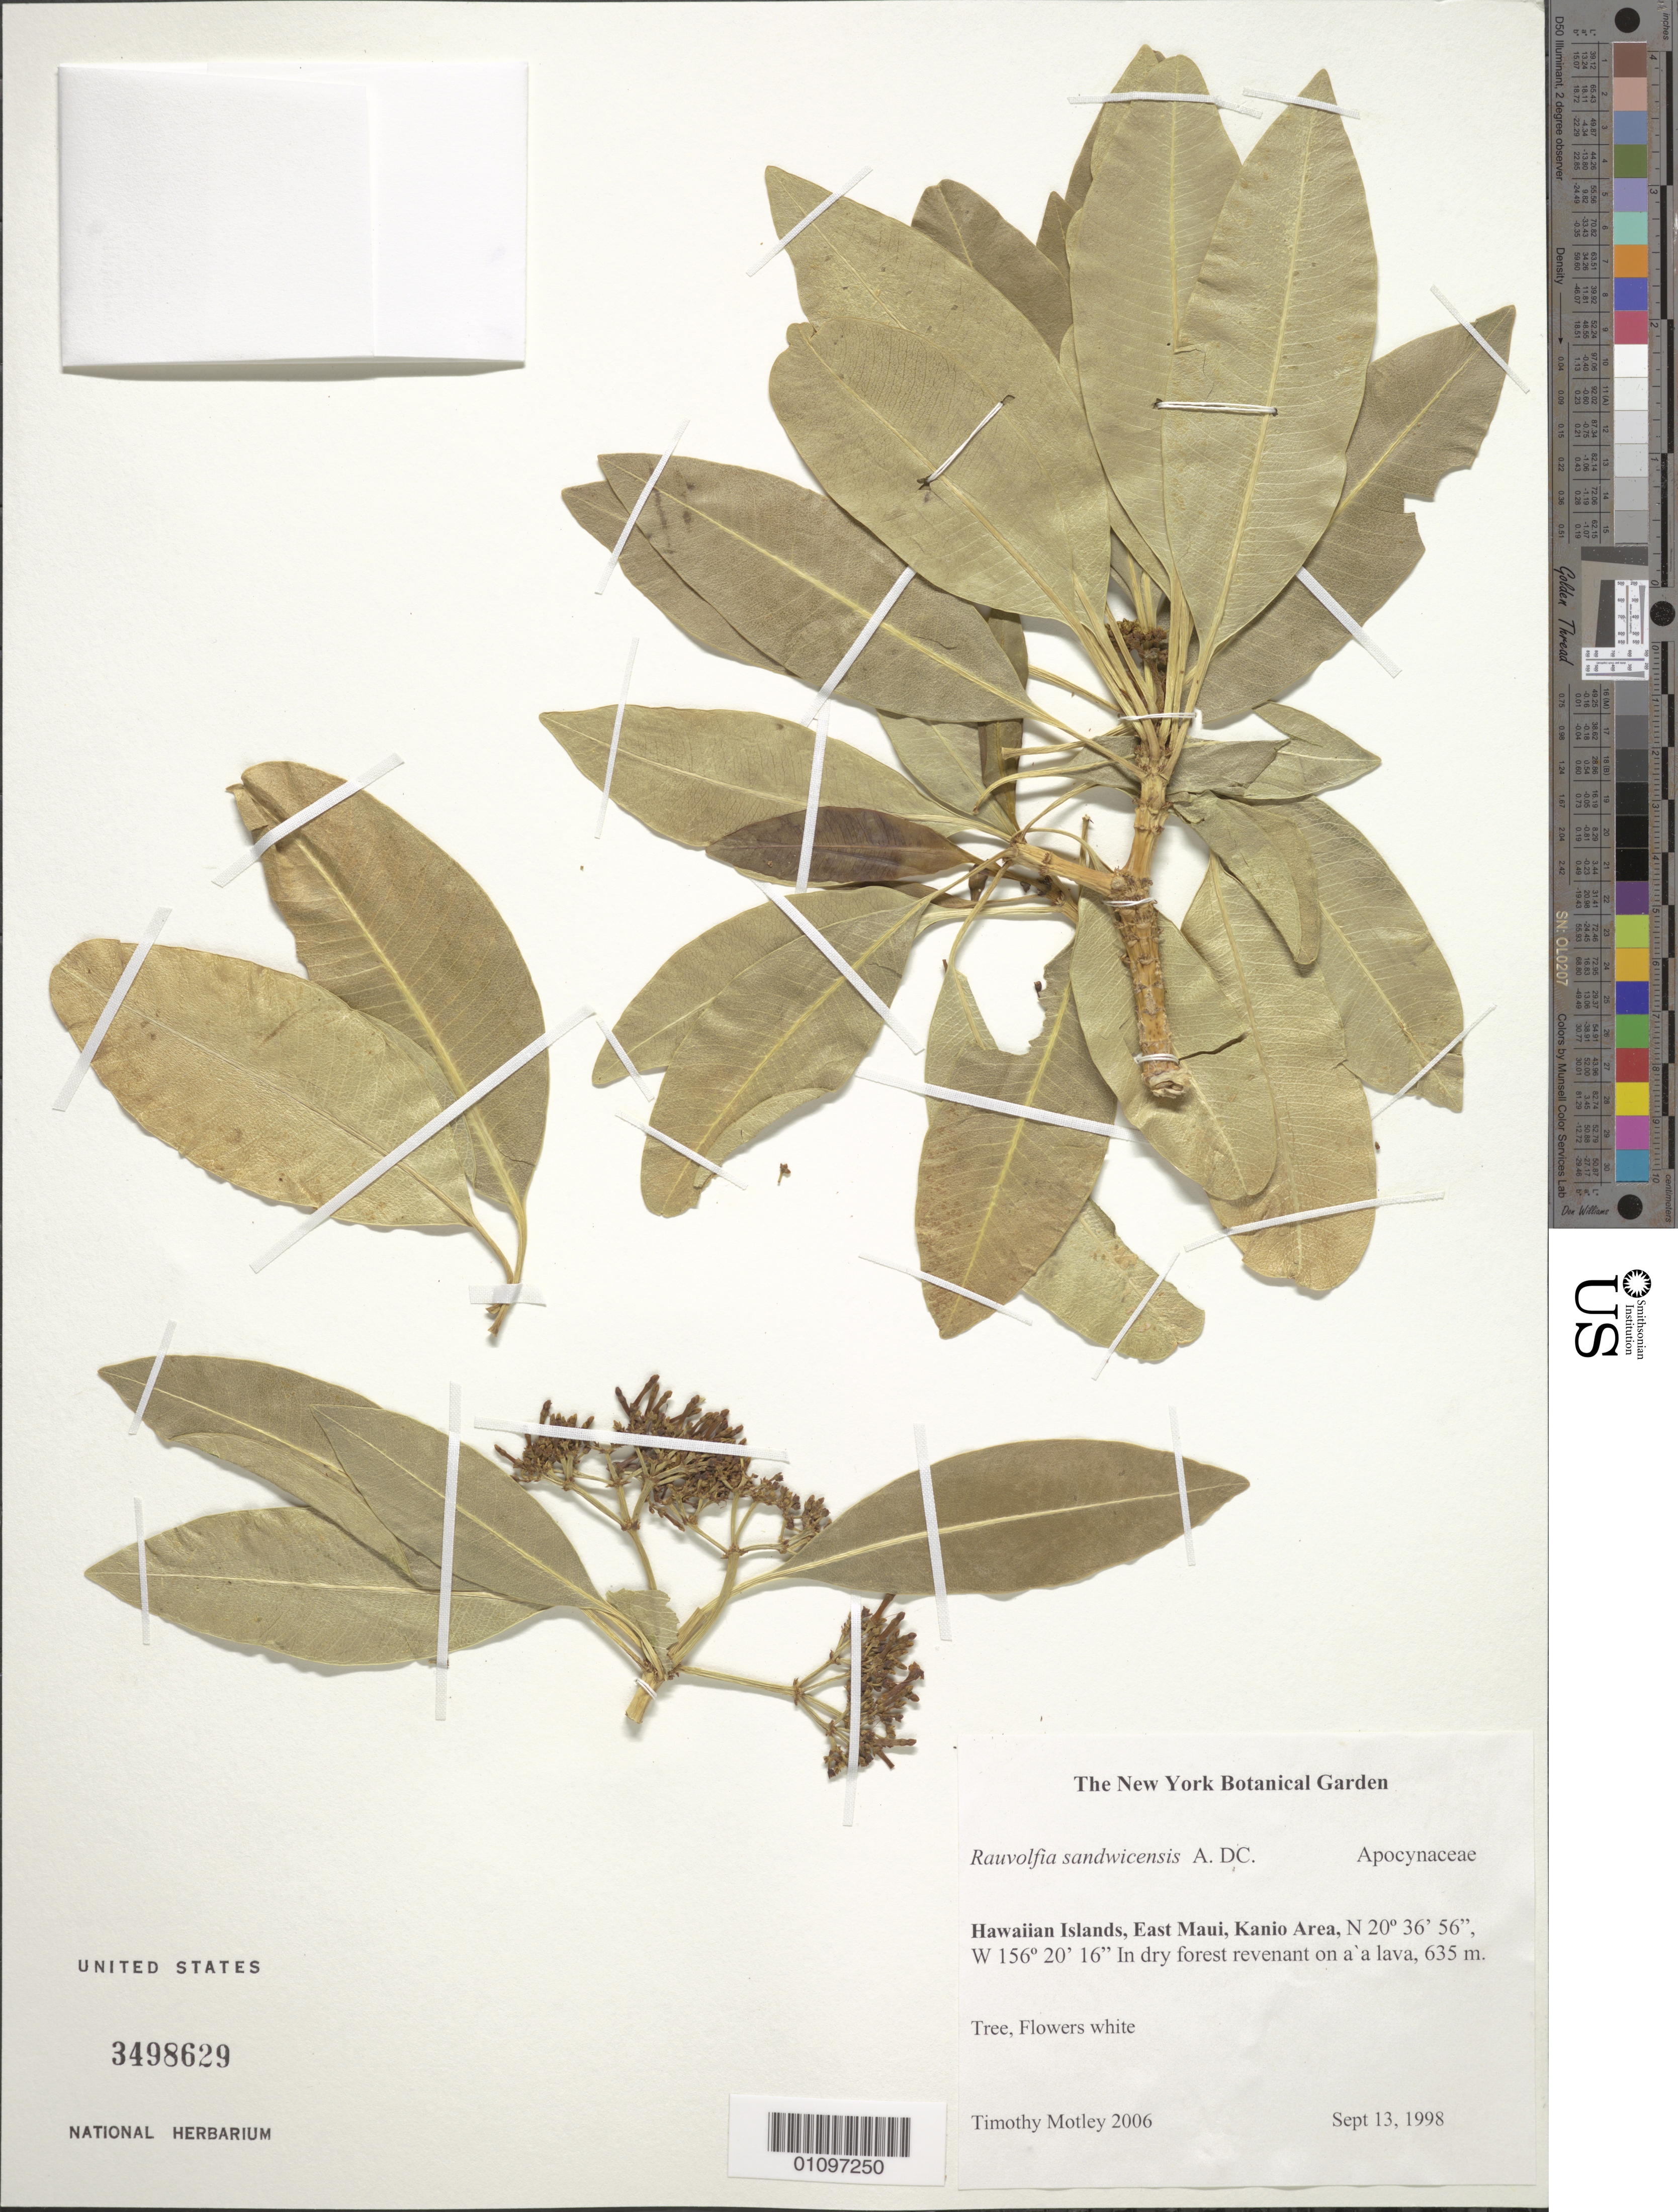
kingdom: Plantae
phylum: Tracheophyta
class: Magnoliopsida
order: Gentianales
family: Apocynaceae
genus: Rauvolfia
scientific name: Rauvolfia sandwicensis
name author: A. DC.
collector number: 2006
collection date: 1998-09-13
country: United States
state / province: Hawaii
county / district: Maui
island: Maui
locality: East Maui, Kanio Area.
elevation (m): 635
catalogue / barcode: US 3498629